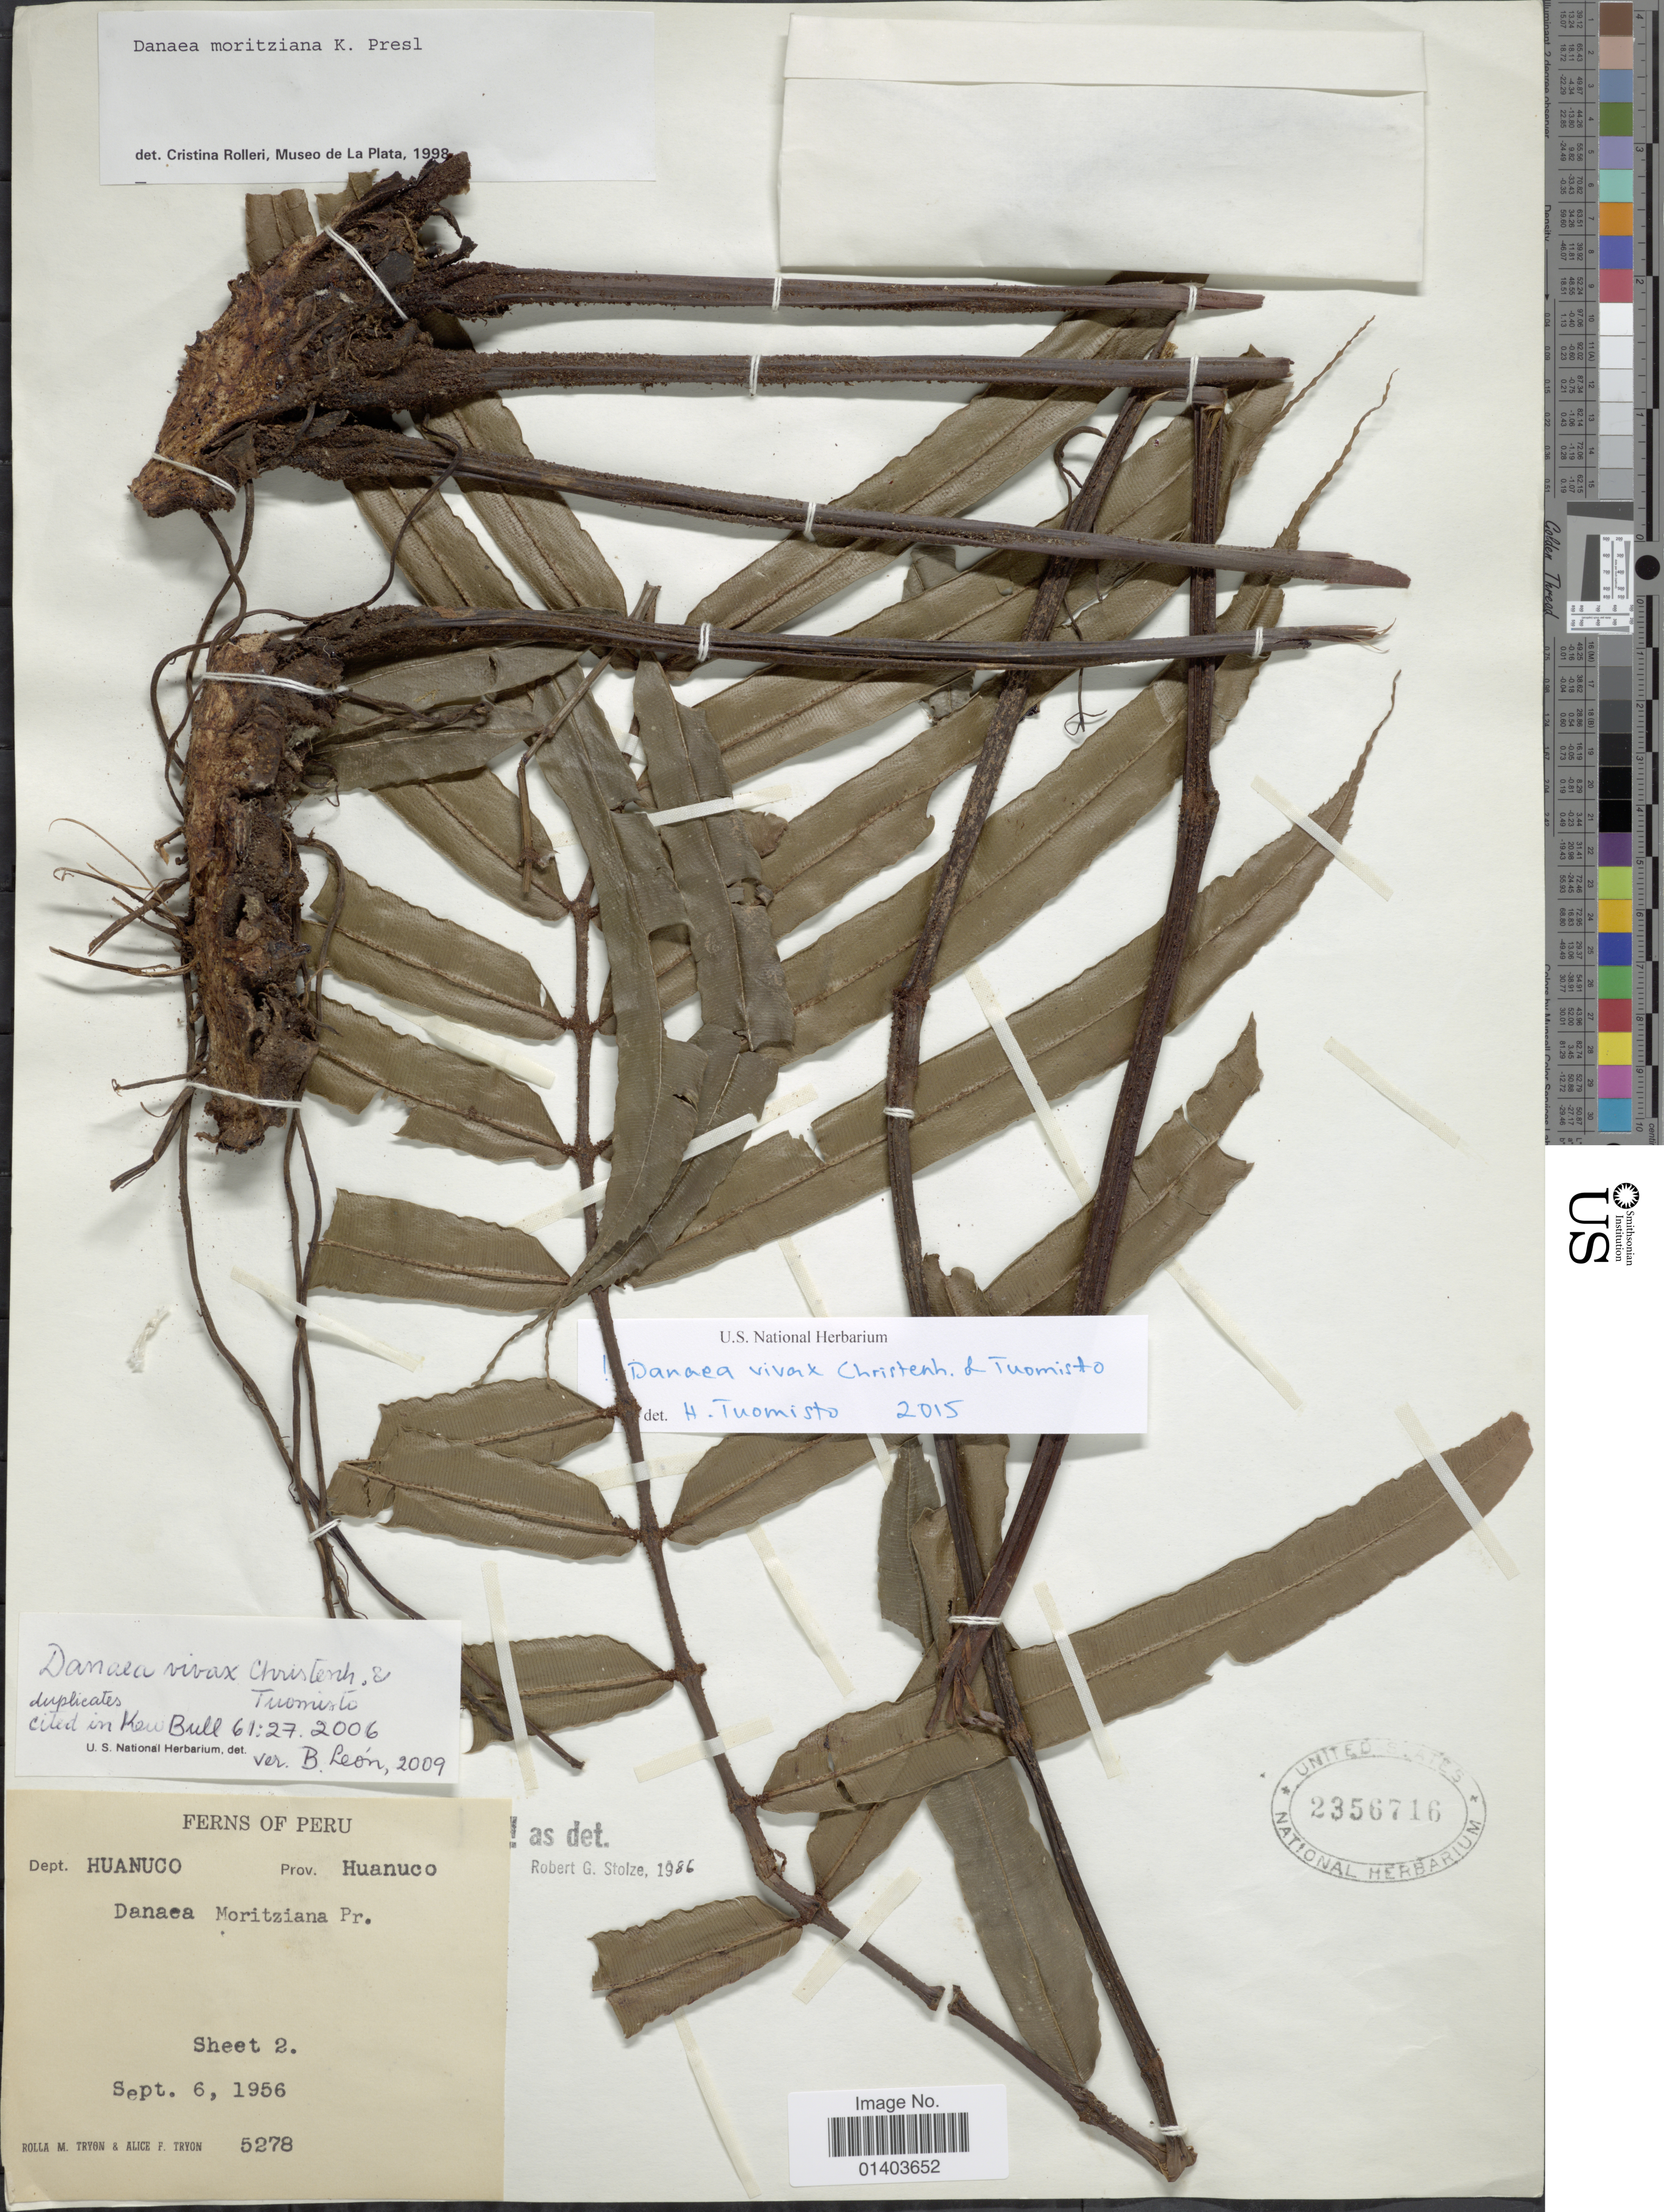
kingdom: Plantae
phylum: Tracheophyta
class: Polypodiopsida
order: Marattiales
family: Marattiaceae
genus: Danaea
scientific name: Danaea vivax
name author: Christenh. & Tuomisto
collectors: R. M. Tryon & A. F. Tryon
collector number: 5278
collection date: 1956-09-06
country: Peru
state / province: Huánuco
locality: Dept. Huanuco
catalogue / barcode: US 2356716